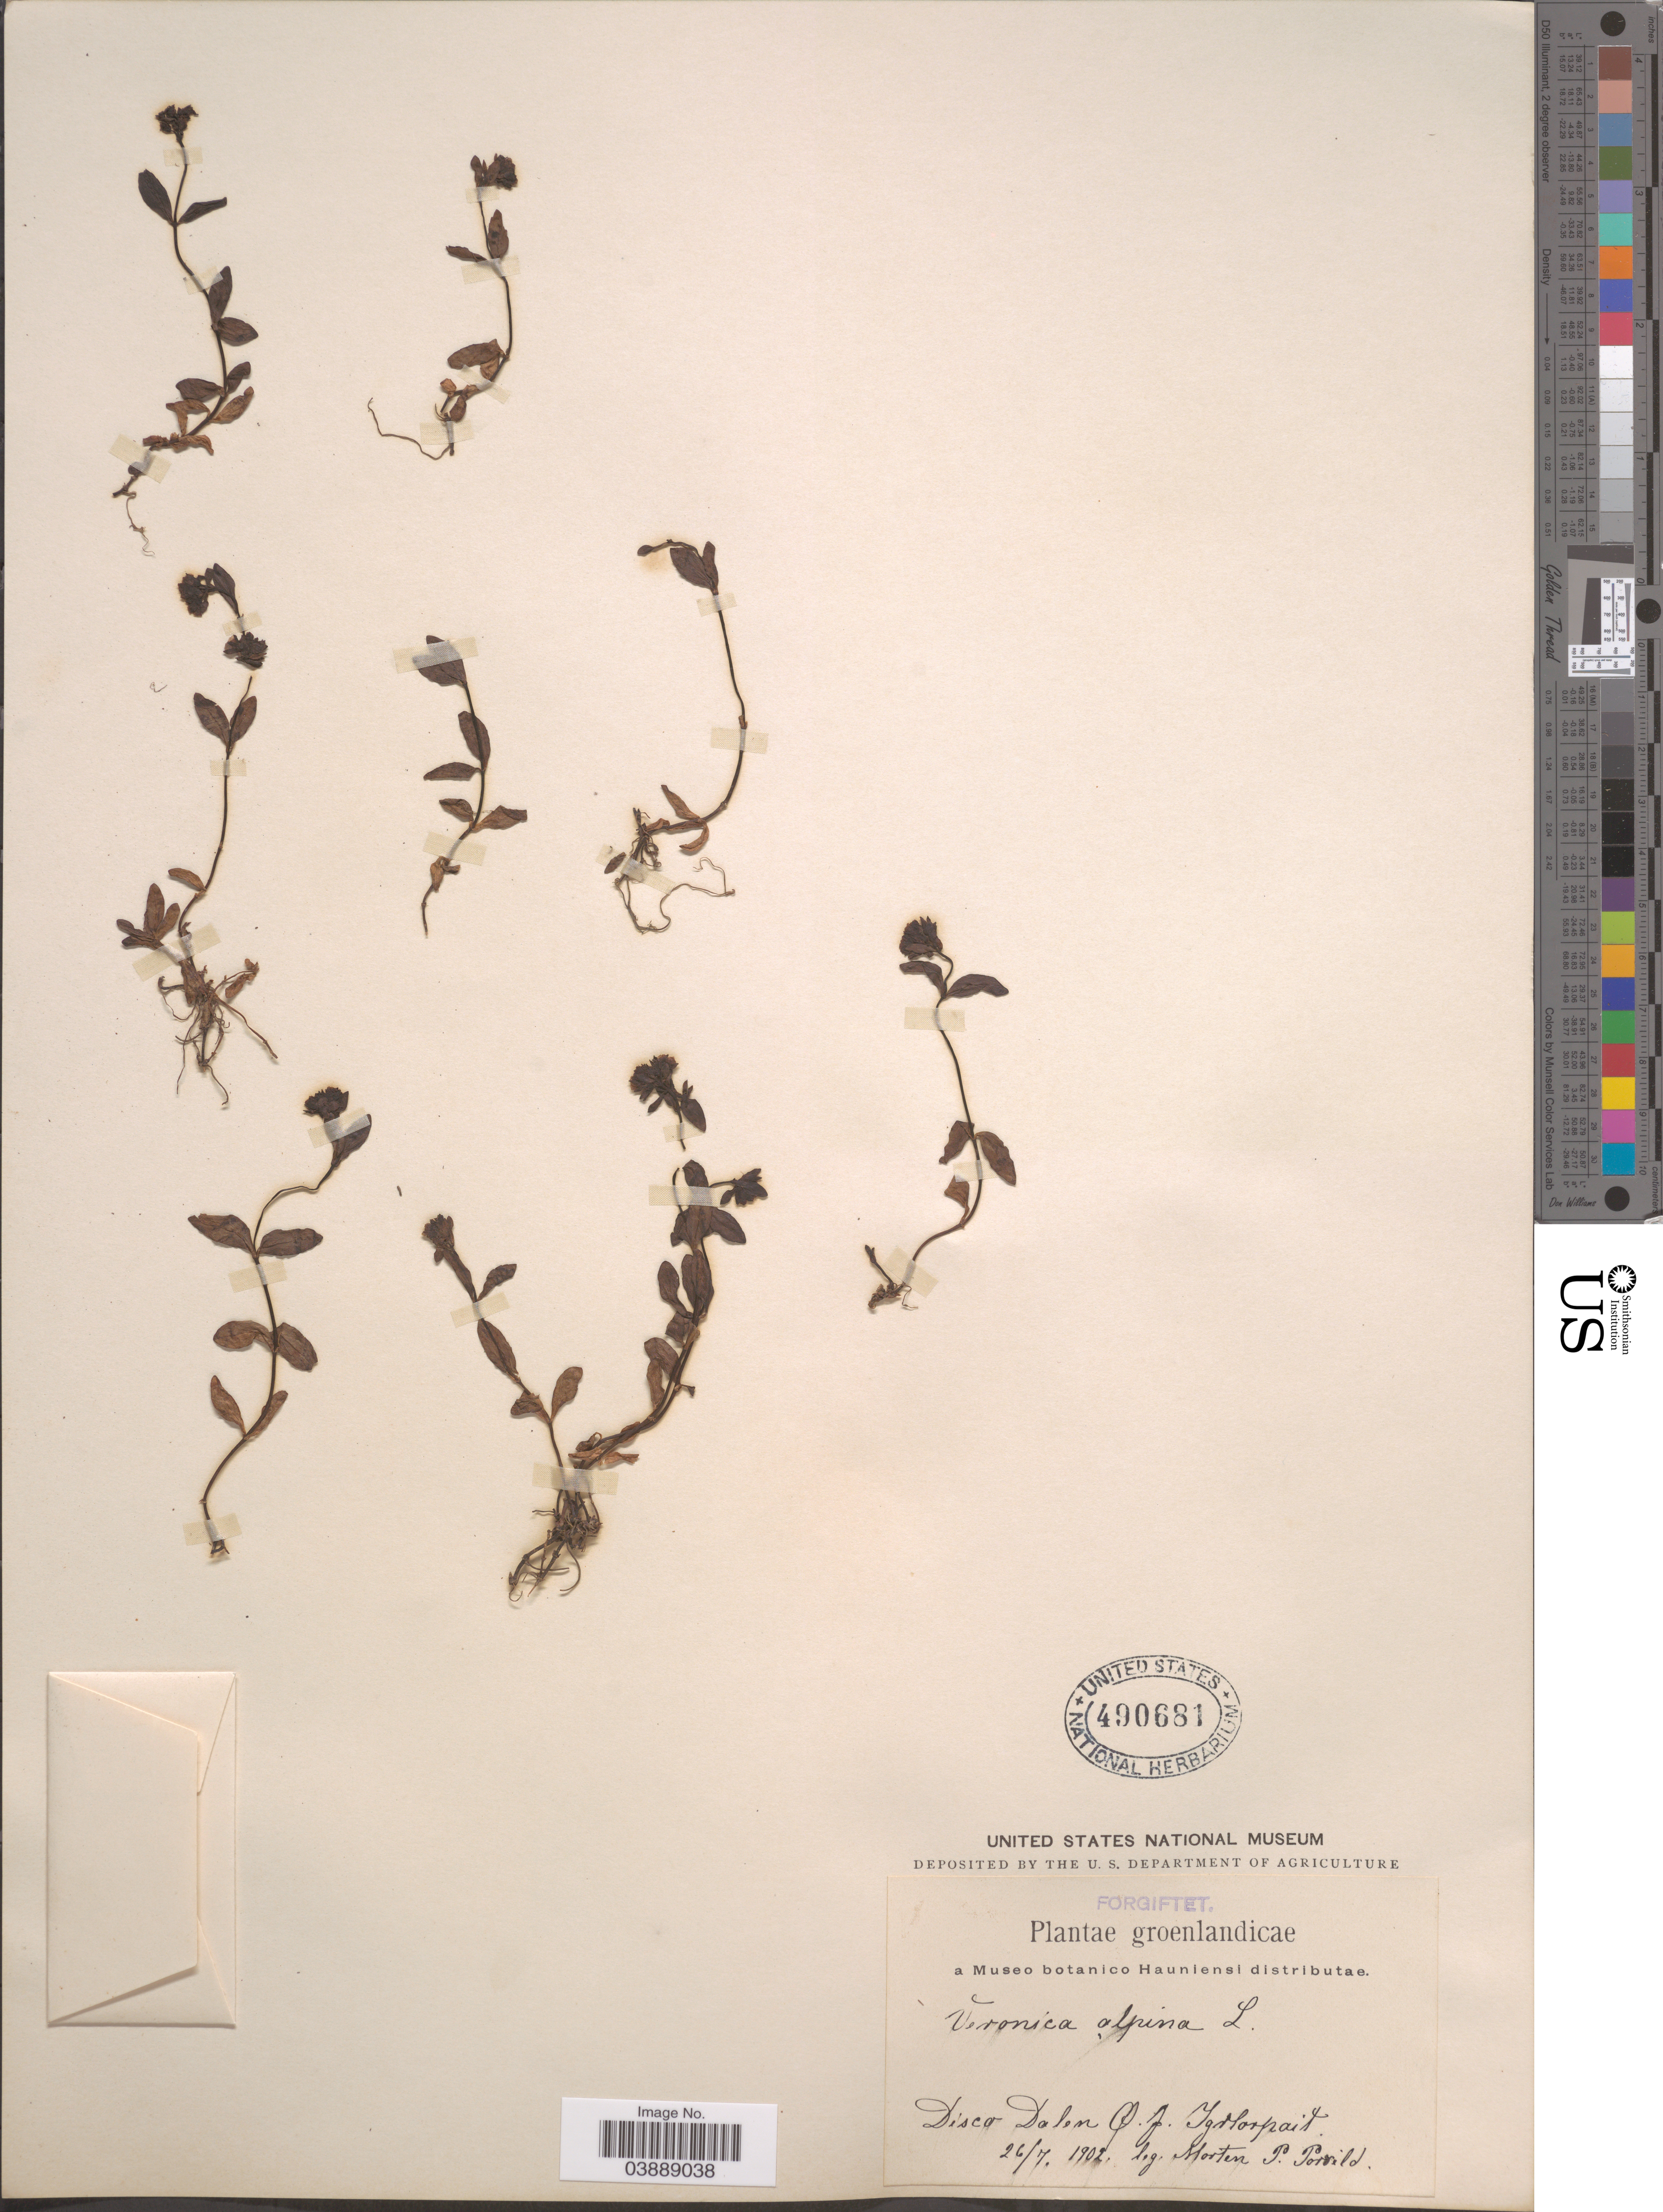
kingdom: Plantae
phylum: Tracheophyta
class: Magnoliopsida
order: Lamiales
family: Plantaginaceae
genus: Veronica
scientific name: Veronica alpina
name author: L.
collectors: M. P. Porsild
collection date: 1902-07-26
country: Greenland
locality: Groenlandicae. Disco Dalen O. of Igdlorpait.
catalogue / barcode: US 490681